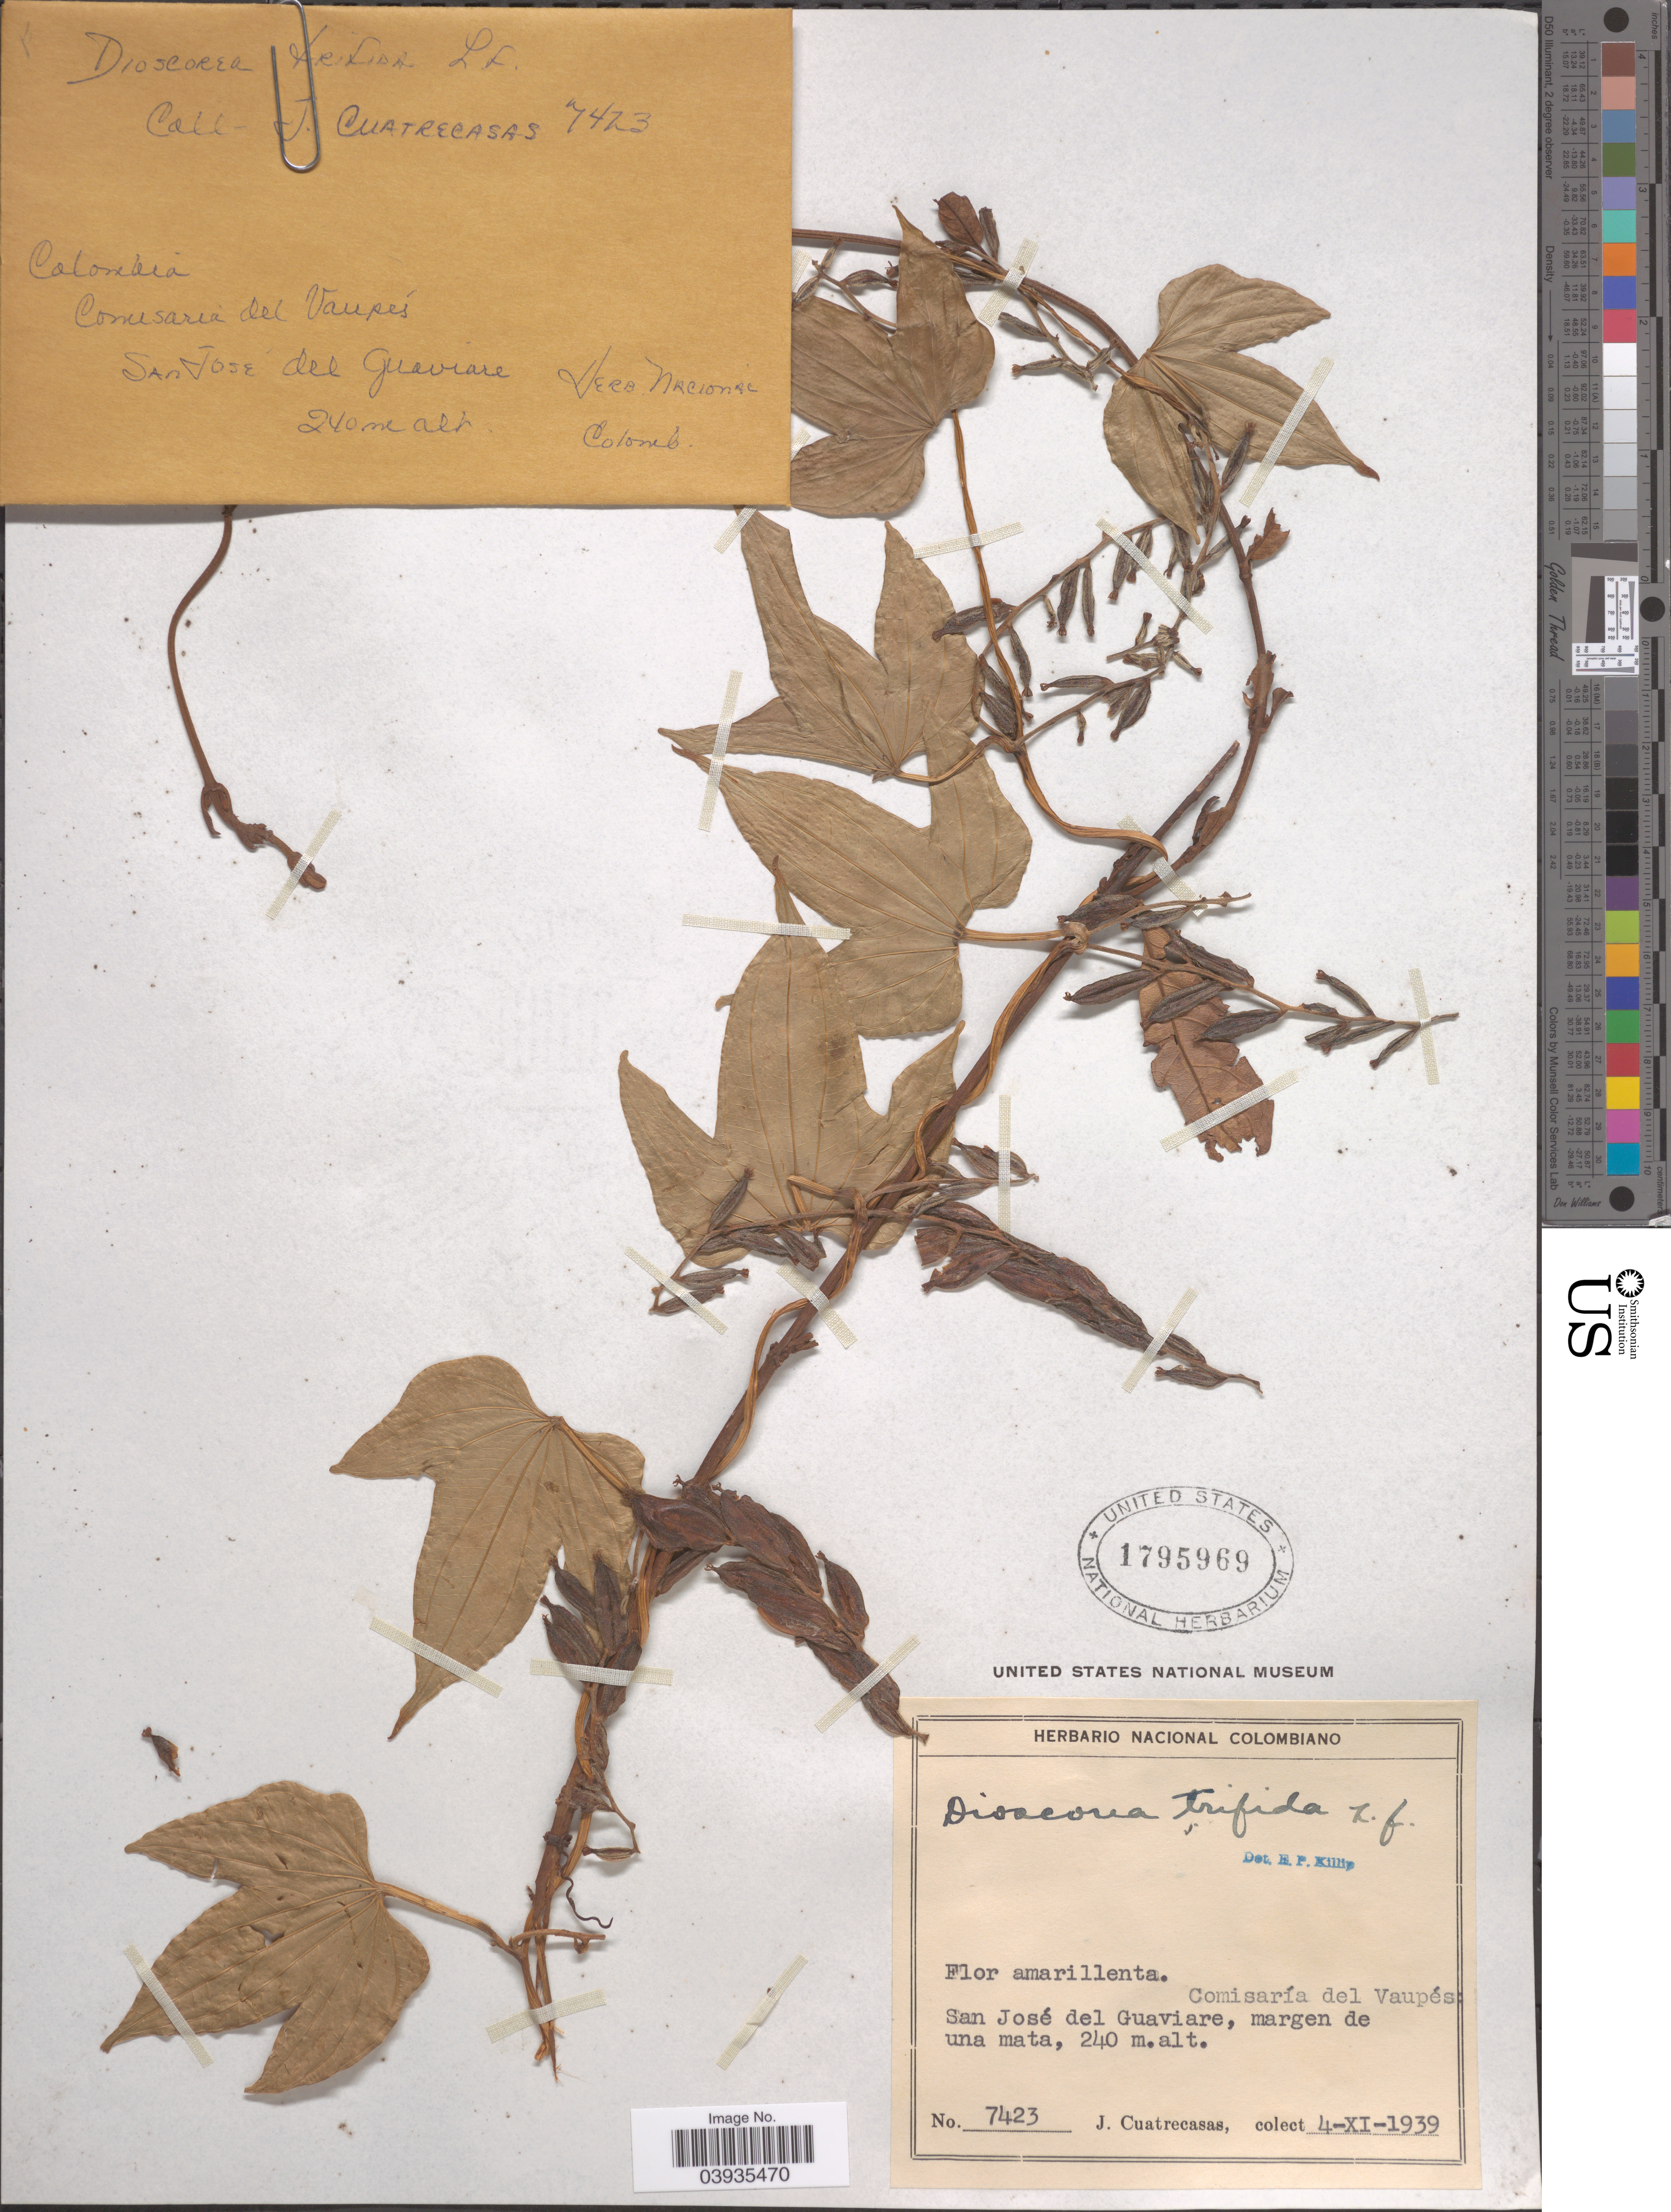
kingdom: Plantae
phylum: Tracheophyta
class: Liliopsida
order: Dioscoreales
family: Dioscoreaceae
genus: Dioscorea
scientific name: Dioscorea trifida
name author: L. f.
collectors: J. Cuatrecasas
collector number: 7423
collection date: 1939-11-04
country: Colombia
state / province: Vaupés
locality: Comisaría del Vaupés: San Jose del Guaviare, margen de una mata.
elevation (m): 240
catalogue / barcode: US 1795969